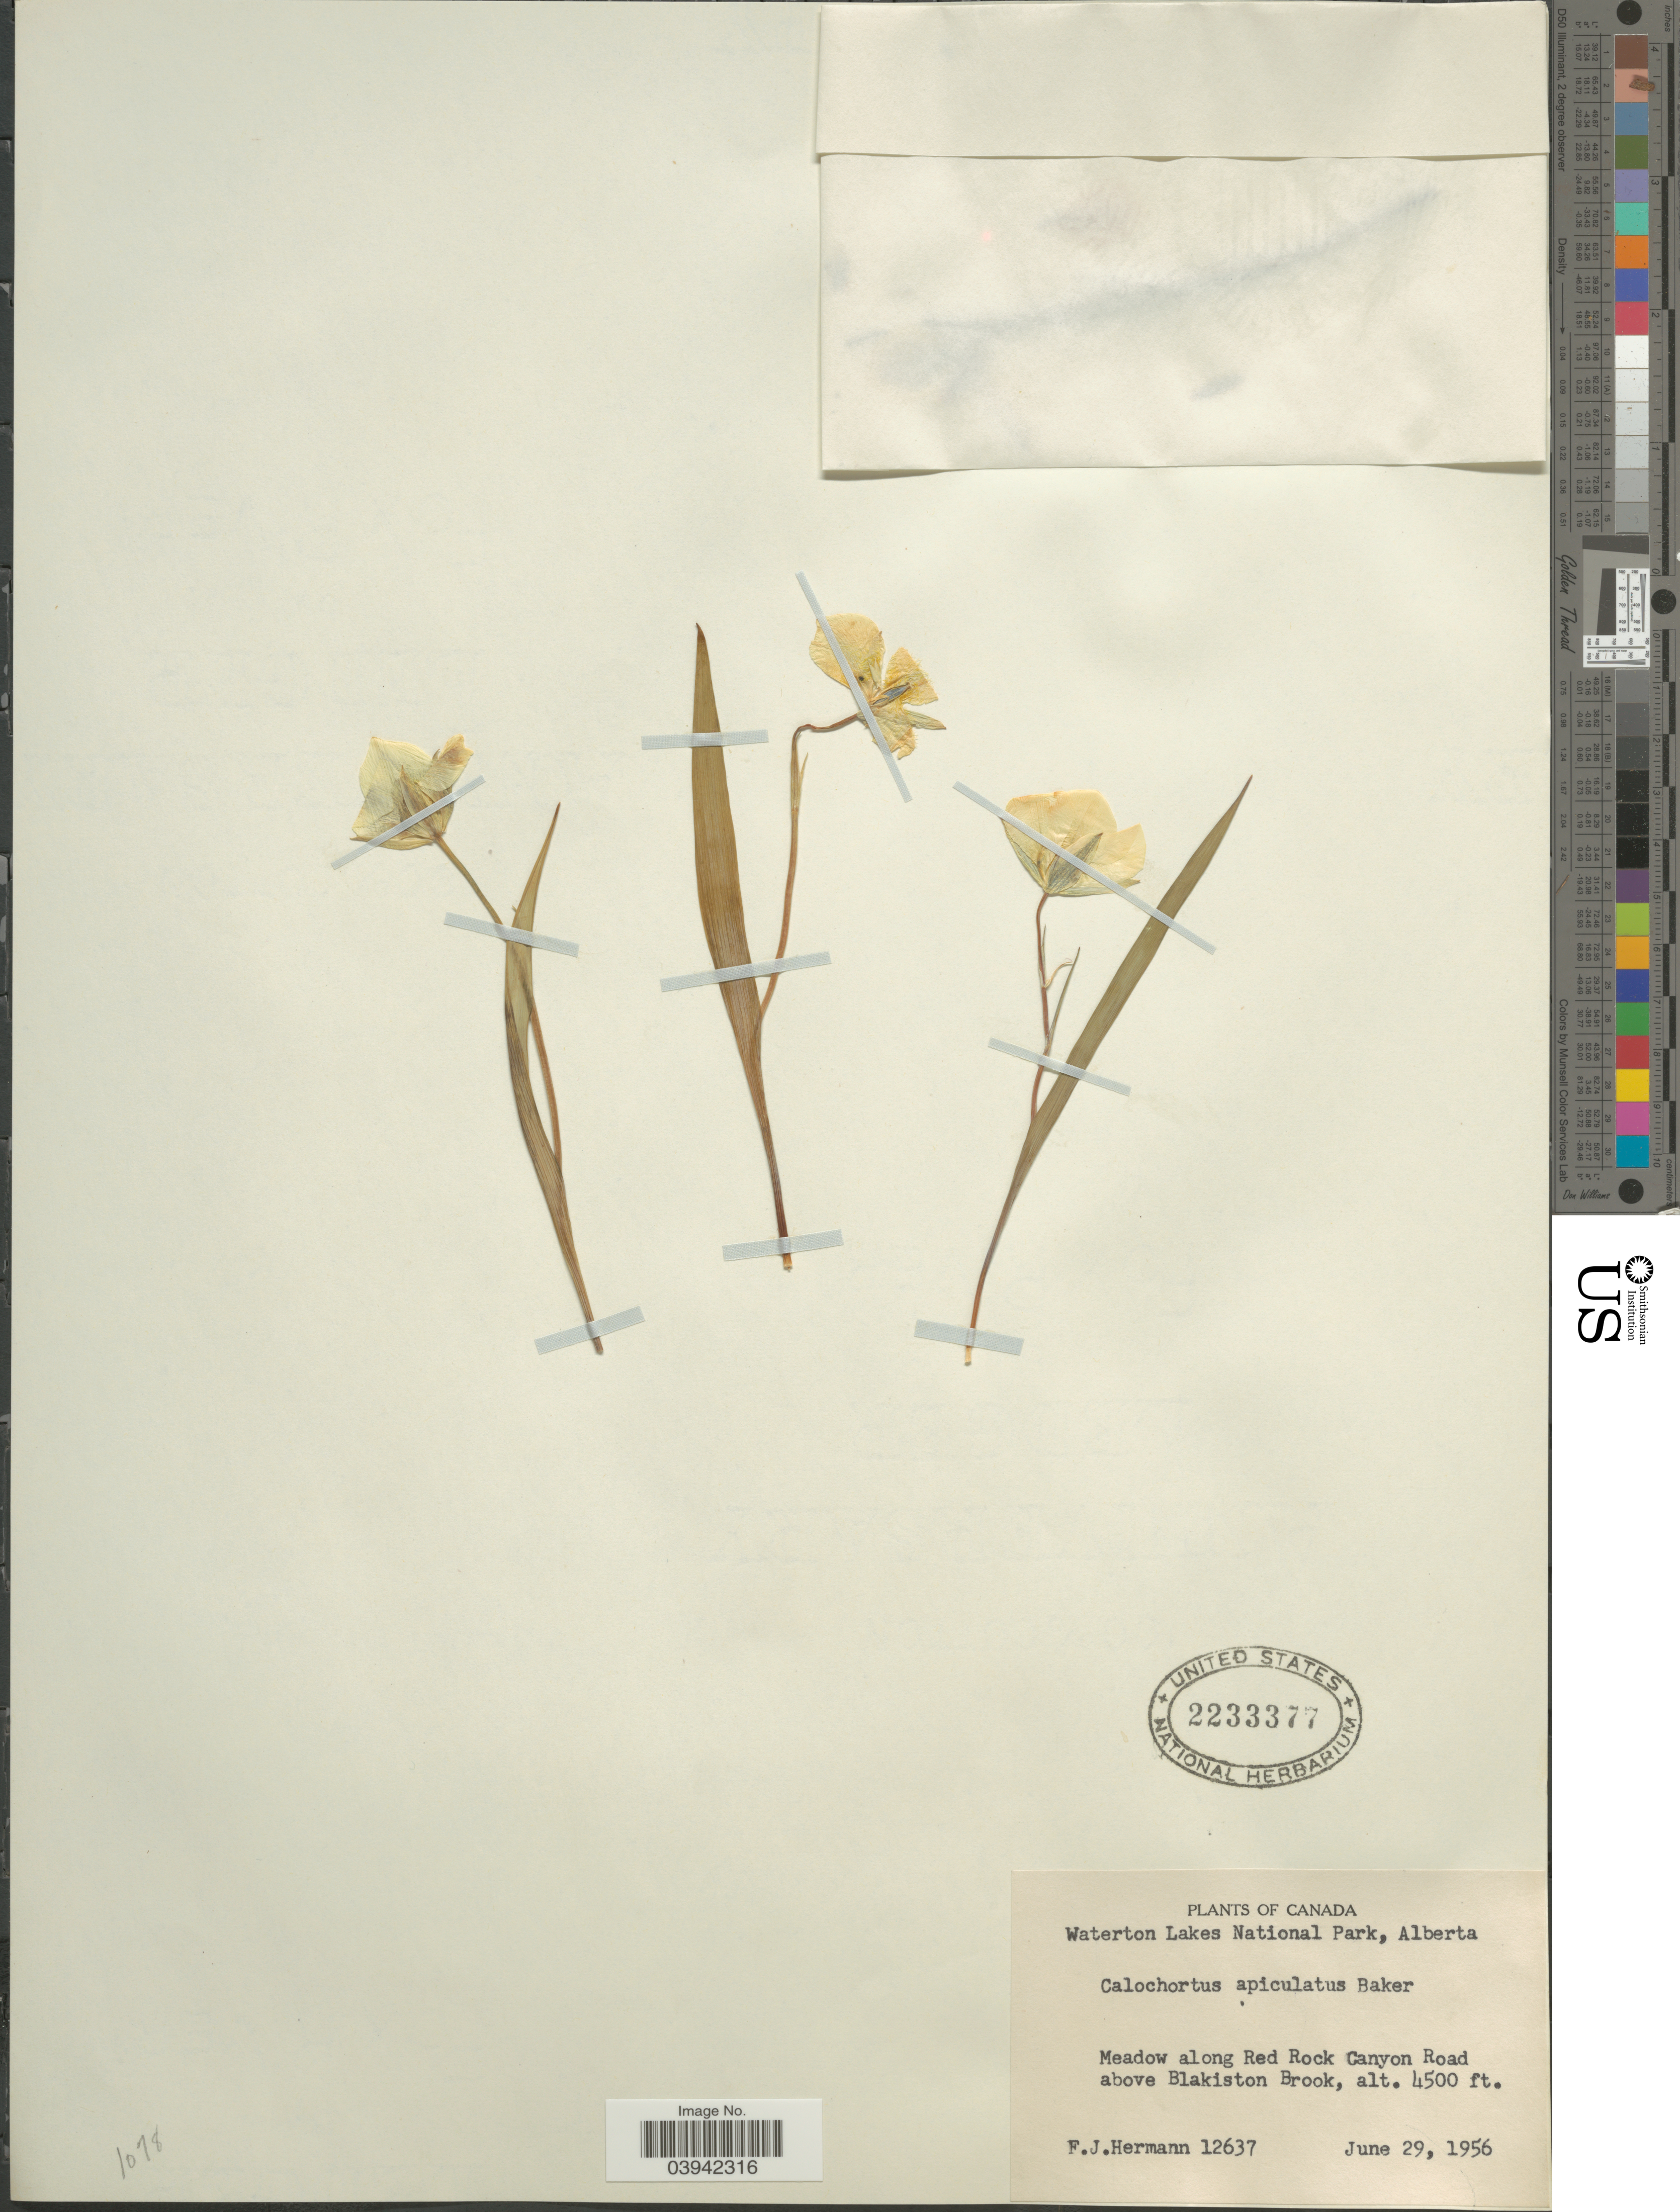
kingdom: Plantae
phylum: Tracheophyta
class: Liliopsida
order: Liliales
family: Liliaceae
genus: Calochortus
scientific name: Calochortus apiculatus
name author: Baker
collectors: F. J. Hermann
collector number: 12637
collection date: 1956-06-29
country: Canada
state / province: Alberta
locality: Waterton Lakes National Park. Meadow along Red Rock Canyon Road above Blakiston Brook.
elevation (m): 1372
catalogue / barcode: US 2233377